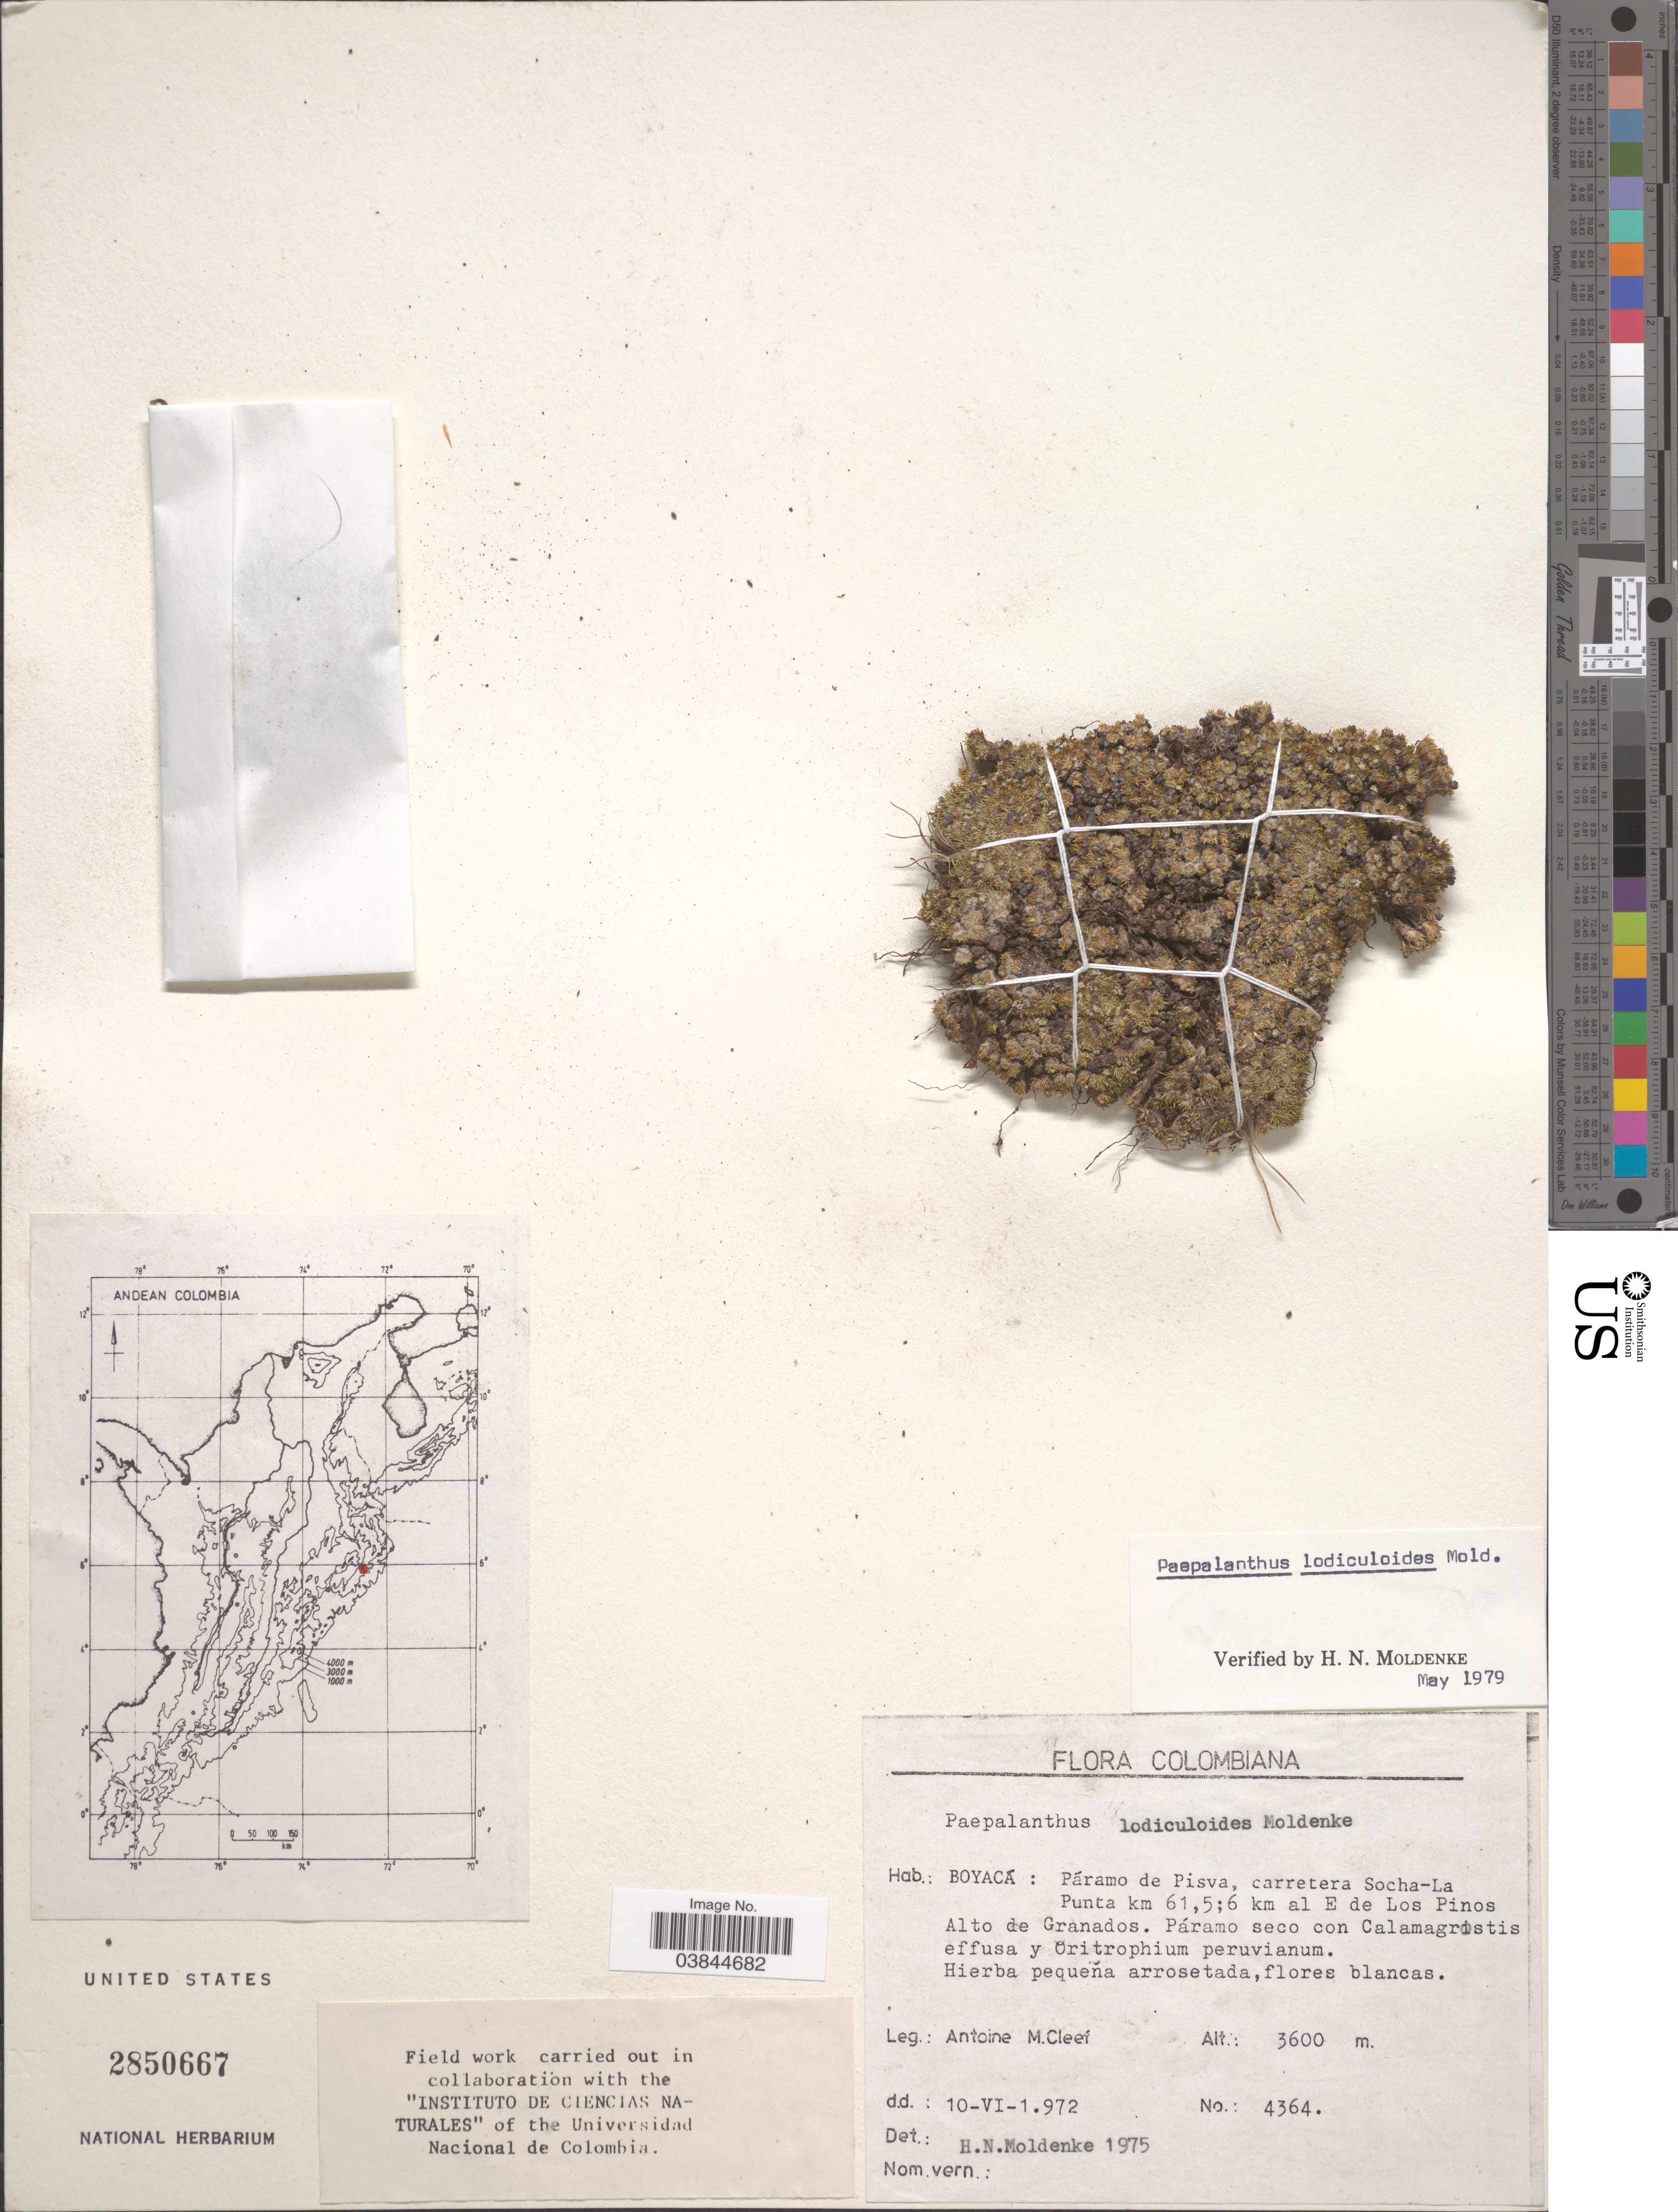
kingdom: Plantae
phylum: Tracheophyta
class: Liliopsida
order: Poales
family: Eriocaulaceae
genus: Paepalanthus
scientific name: Paepalanthus lodiculoides var. lodiculoides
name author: Moldenke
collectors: A. M. Cleef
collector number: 4364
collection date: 1972-06-10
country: Colombia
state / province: Boyacá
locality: Páramo de Pisva, carretera Socha-La Punta km 61,5; 6 km al E de Los Pinos. Alto de Granados.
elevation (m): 3600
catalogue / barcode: US 2850667